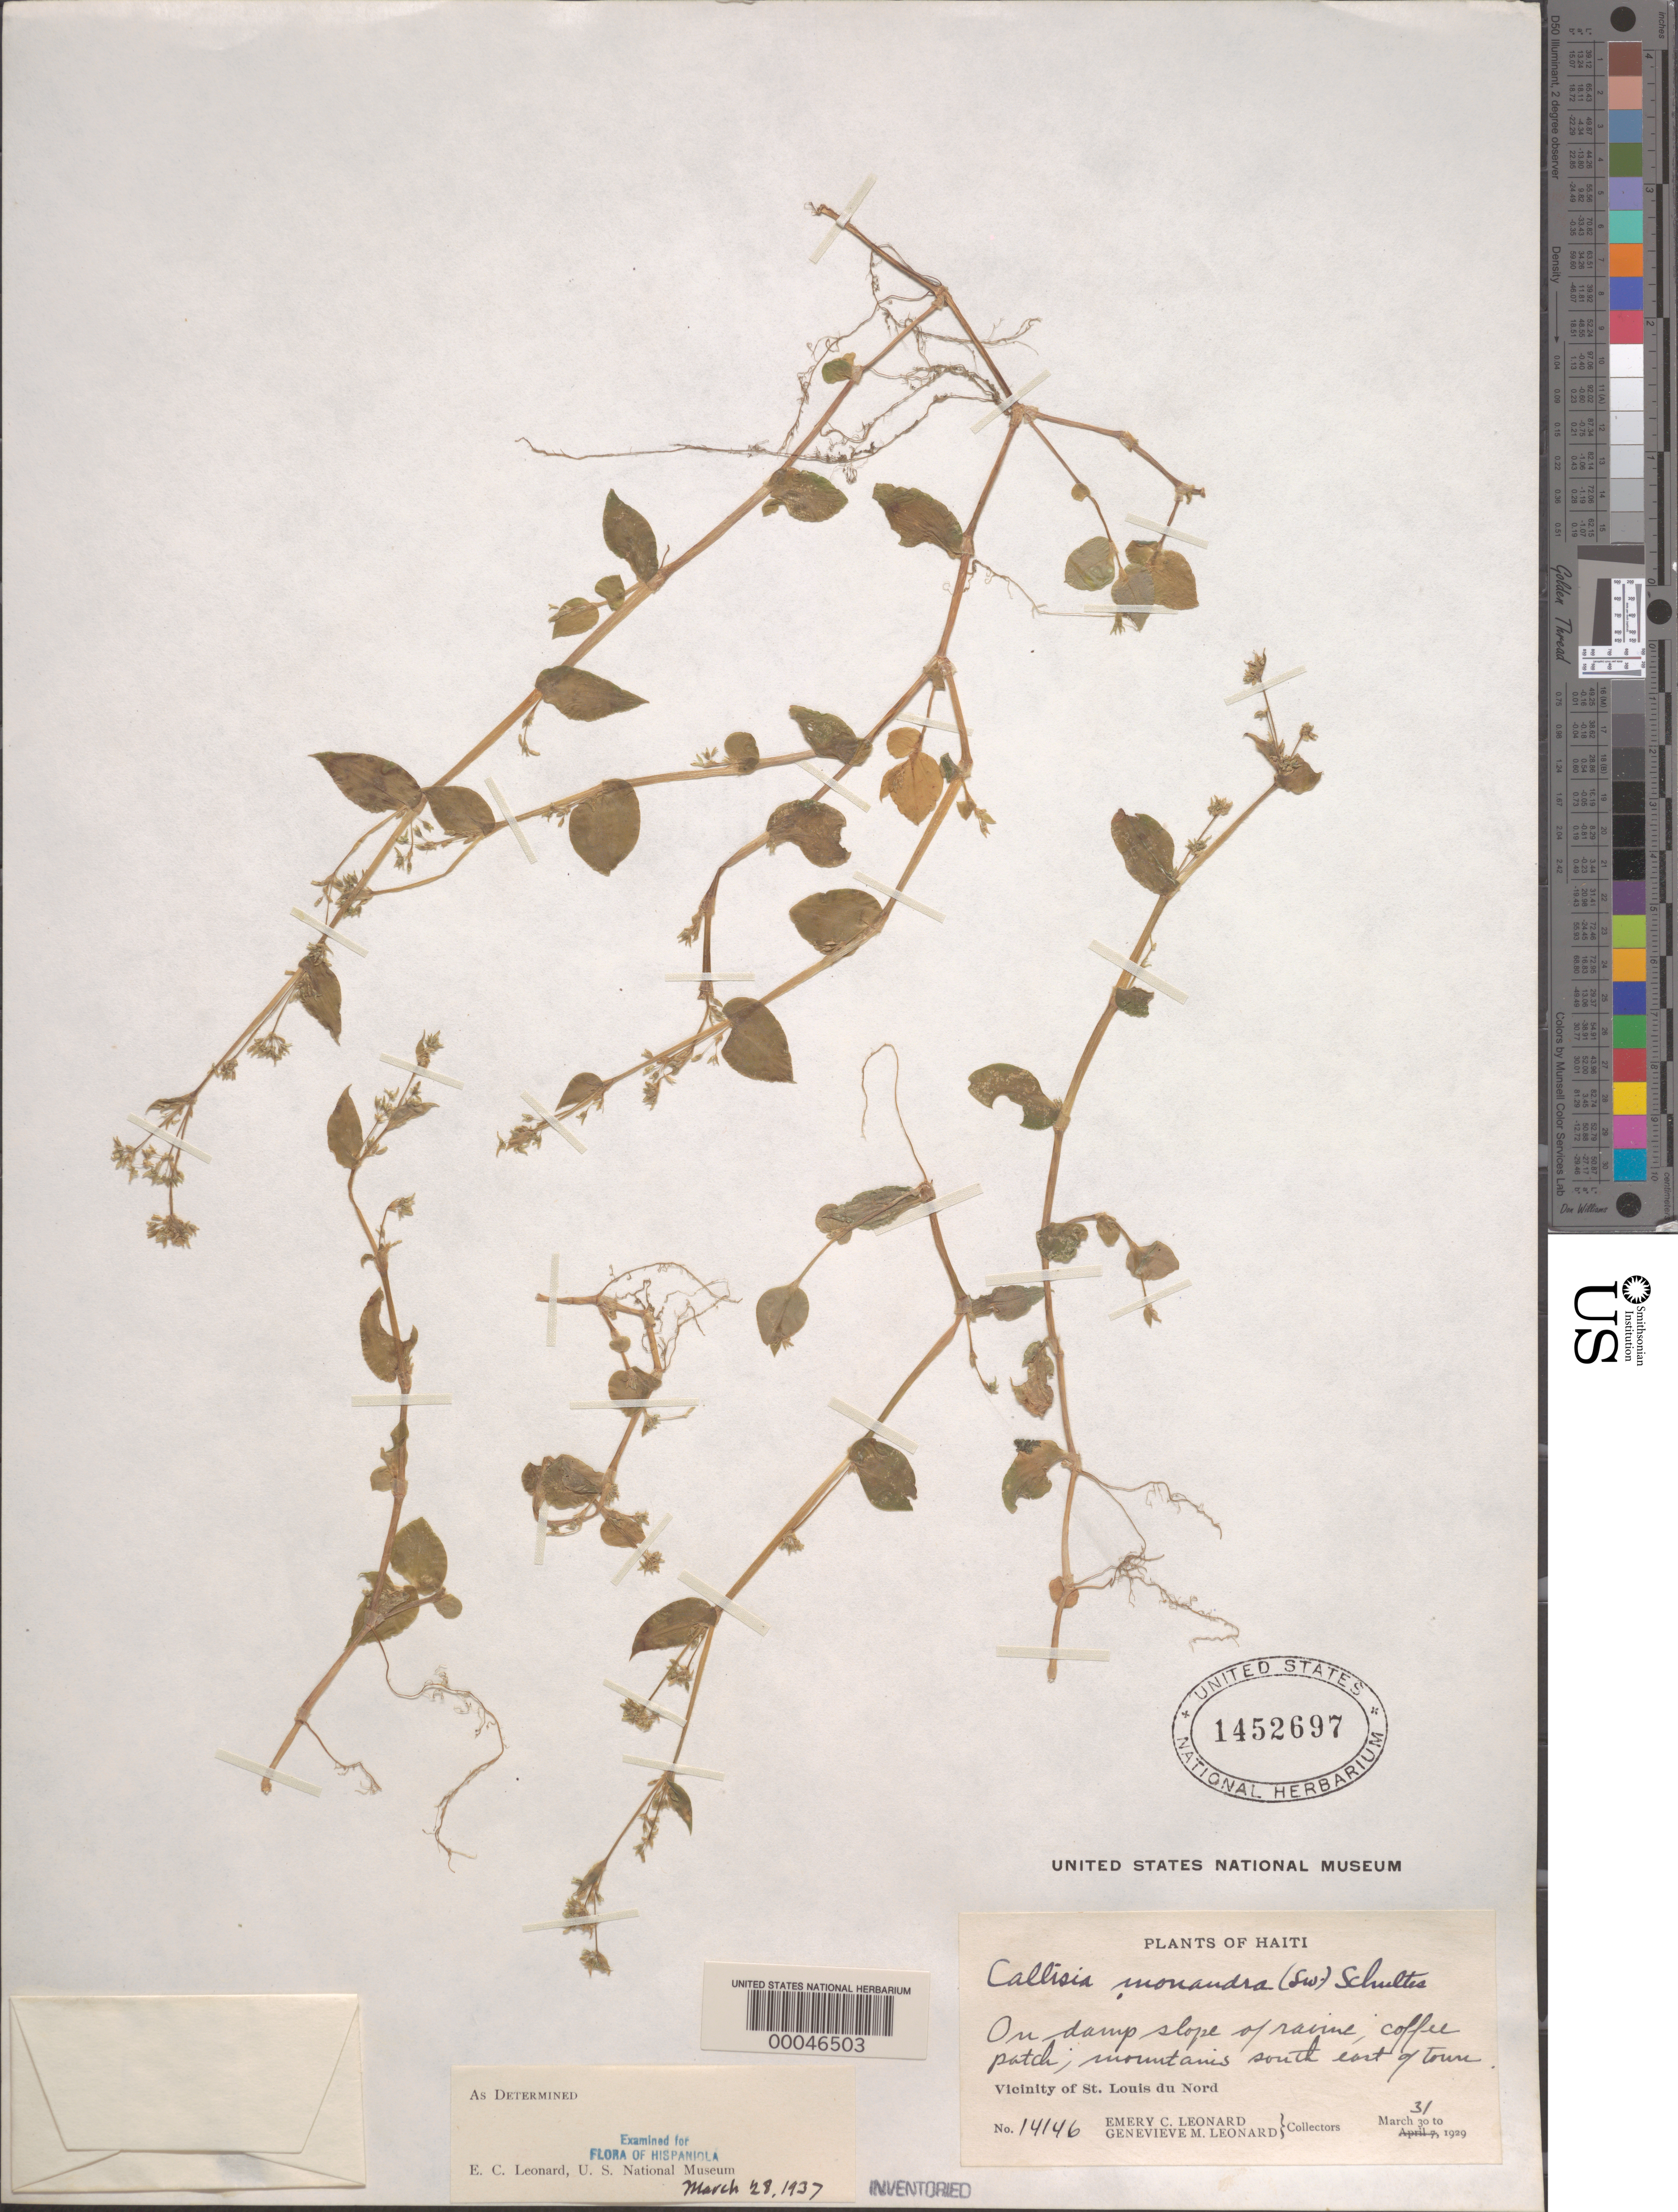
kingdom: Plantae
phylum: Tracheophyta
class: Liliopsida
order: Commelinales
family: Commelinaceae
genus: Callisia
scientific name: Callisia monandra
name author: (Sw.) Schult. & Schult. f.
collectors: E. C. Leonard & G. M. Leonard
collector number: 14146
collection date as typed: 31 Mar 1929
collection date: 1929-03-31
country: Haiti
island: Hispaniola Island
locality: St. louis du nord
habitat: Damp slope of ravine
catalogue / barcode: US 1452697